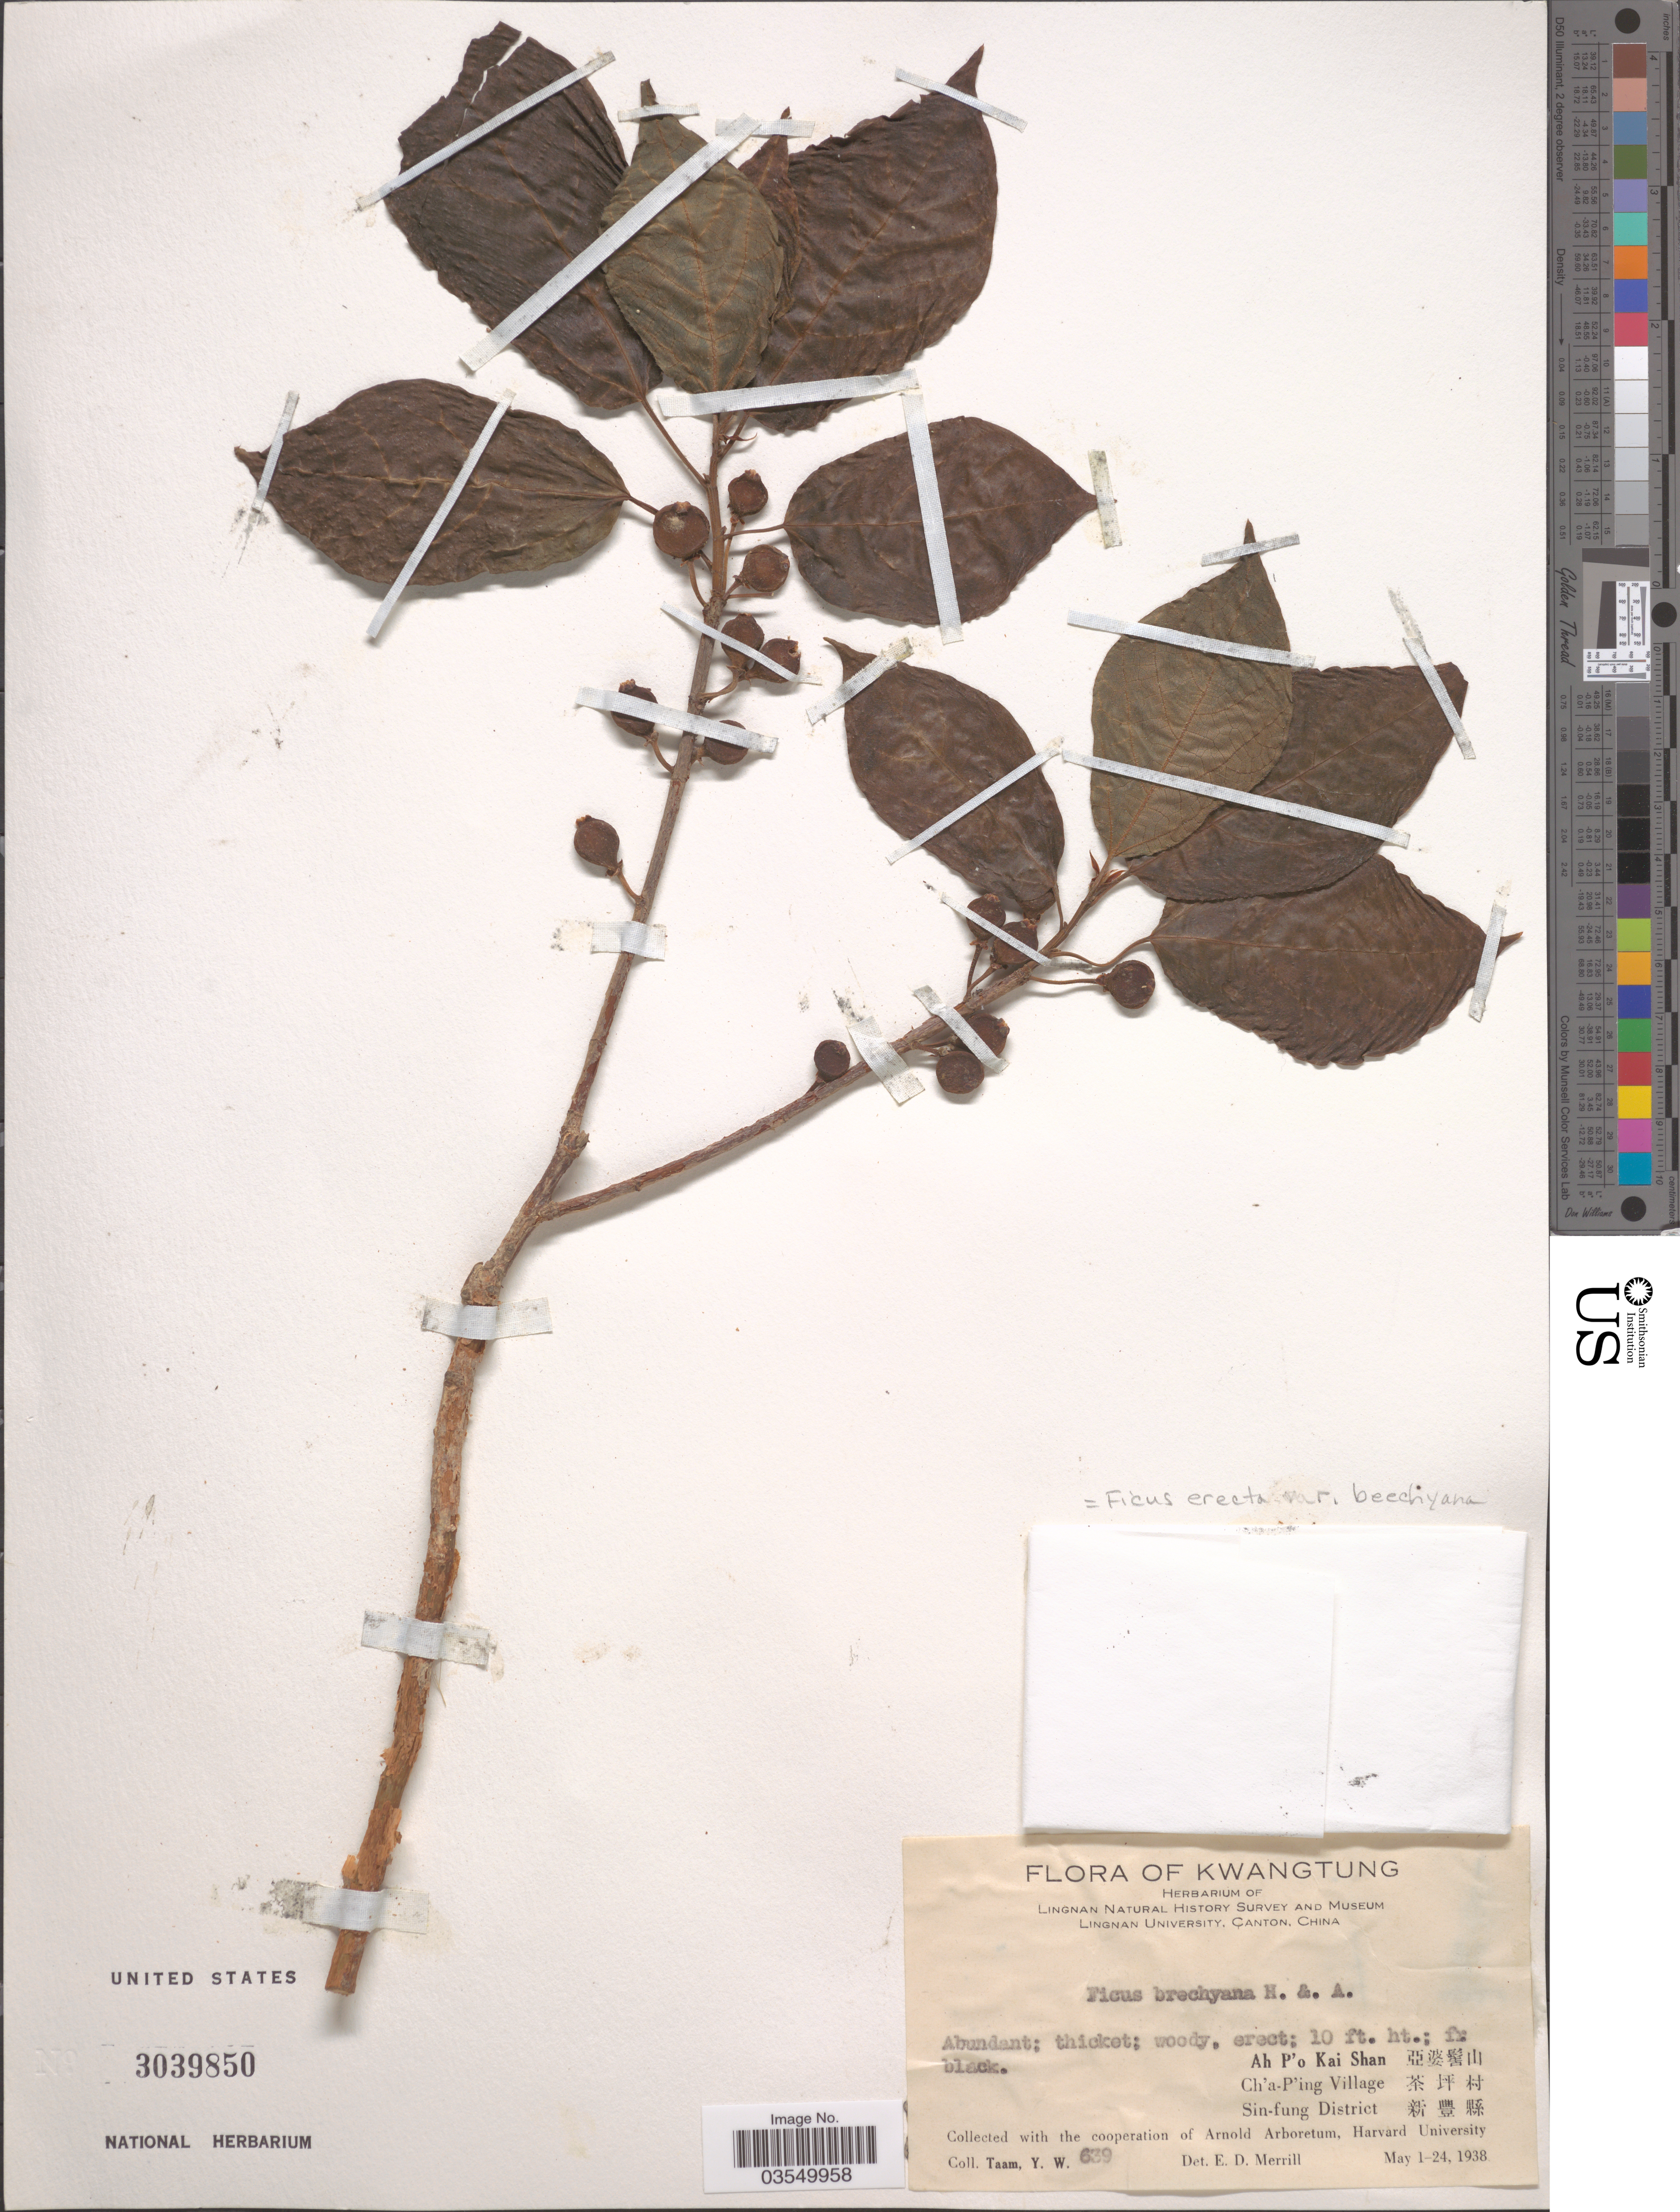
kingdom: Plantae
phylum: Tracheophyta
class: Magnoliopsida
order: Rosales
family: Moraceae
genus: Ficus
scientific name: Ficus erecta var. beecheyana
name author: (Hook. & Arn.) King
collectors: Y. W. Taam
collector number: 639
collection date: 1938-05-01/1938-05-24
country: China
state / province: Guangdong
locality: Kwangtung. Ah P'o Kai Shan X. Ch'a-P'ing Village X. Sin-fung District X.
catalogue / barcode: US 3039850